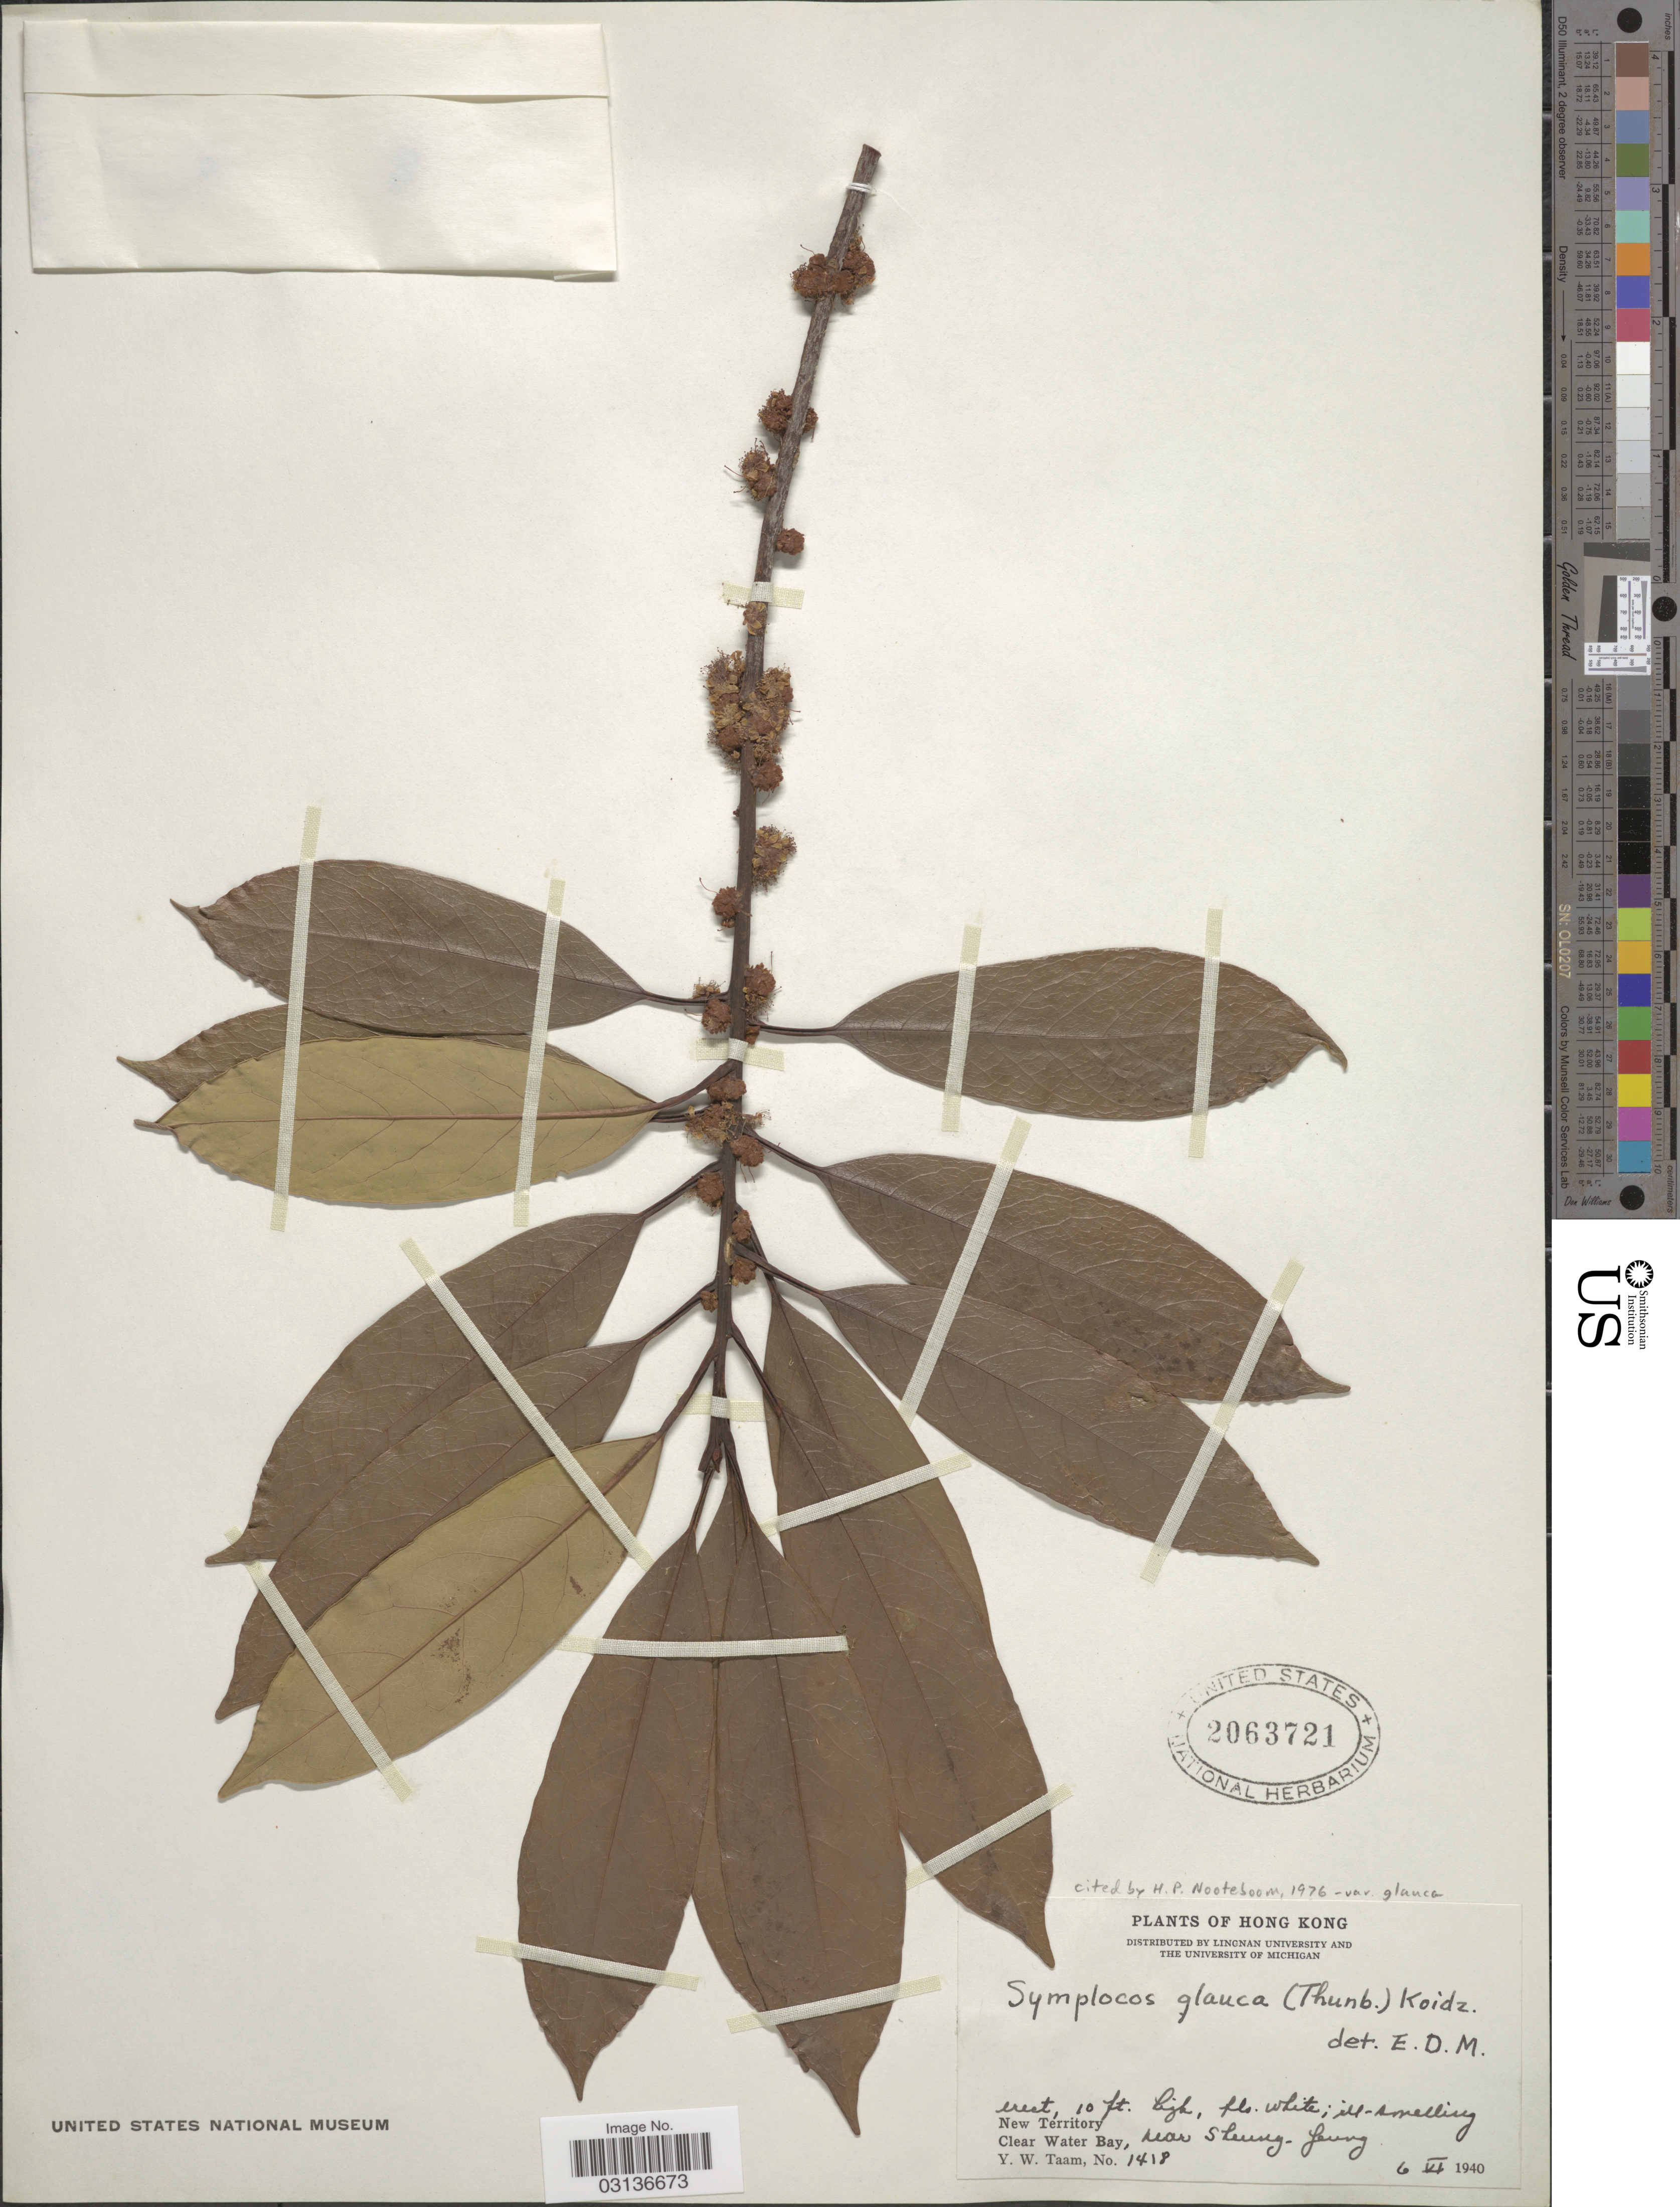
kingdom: Plantae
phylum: Tracheophyta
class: Magnoliopsida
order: Ericales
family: Symplocaceae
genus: Symplocos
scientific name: Symplocos glauca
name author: (Thunb.) Koidz.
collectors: Y. W. Taam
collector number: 1418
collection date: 1940-06-06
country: China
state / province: Hong Kong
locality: New Territory. Clear Water Bay, near Sheung-Yeung.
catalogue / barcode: US 2063721